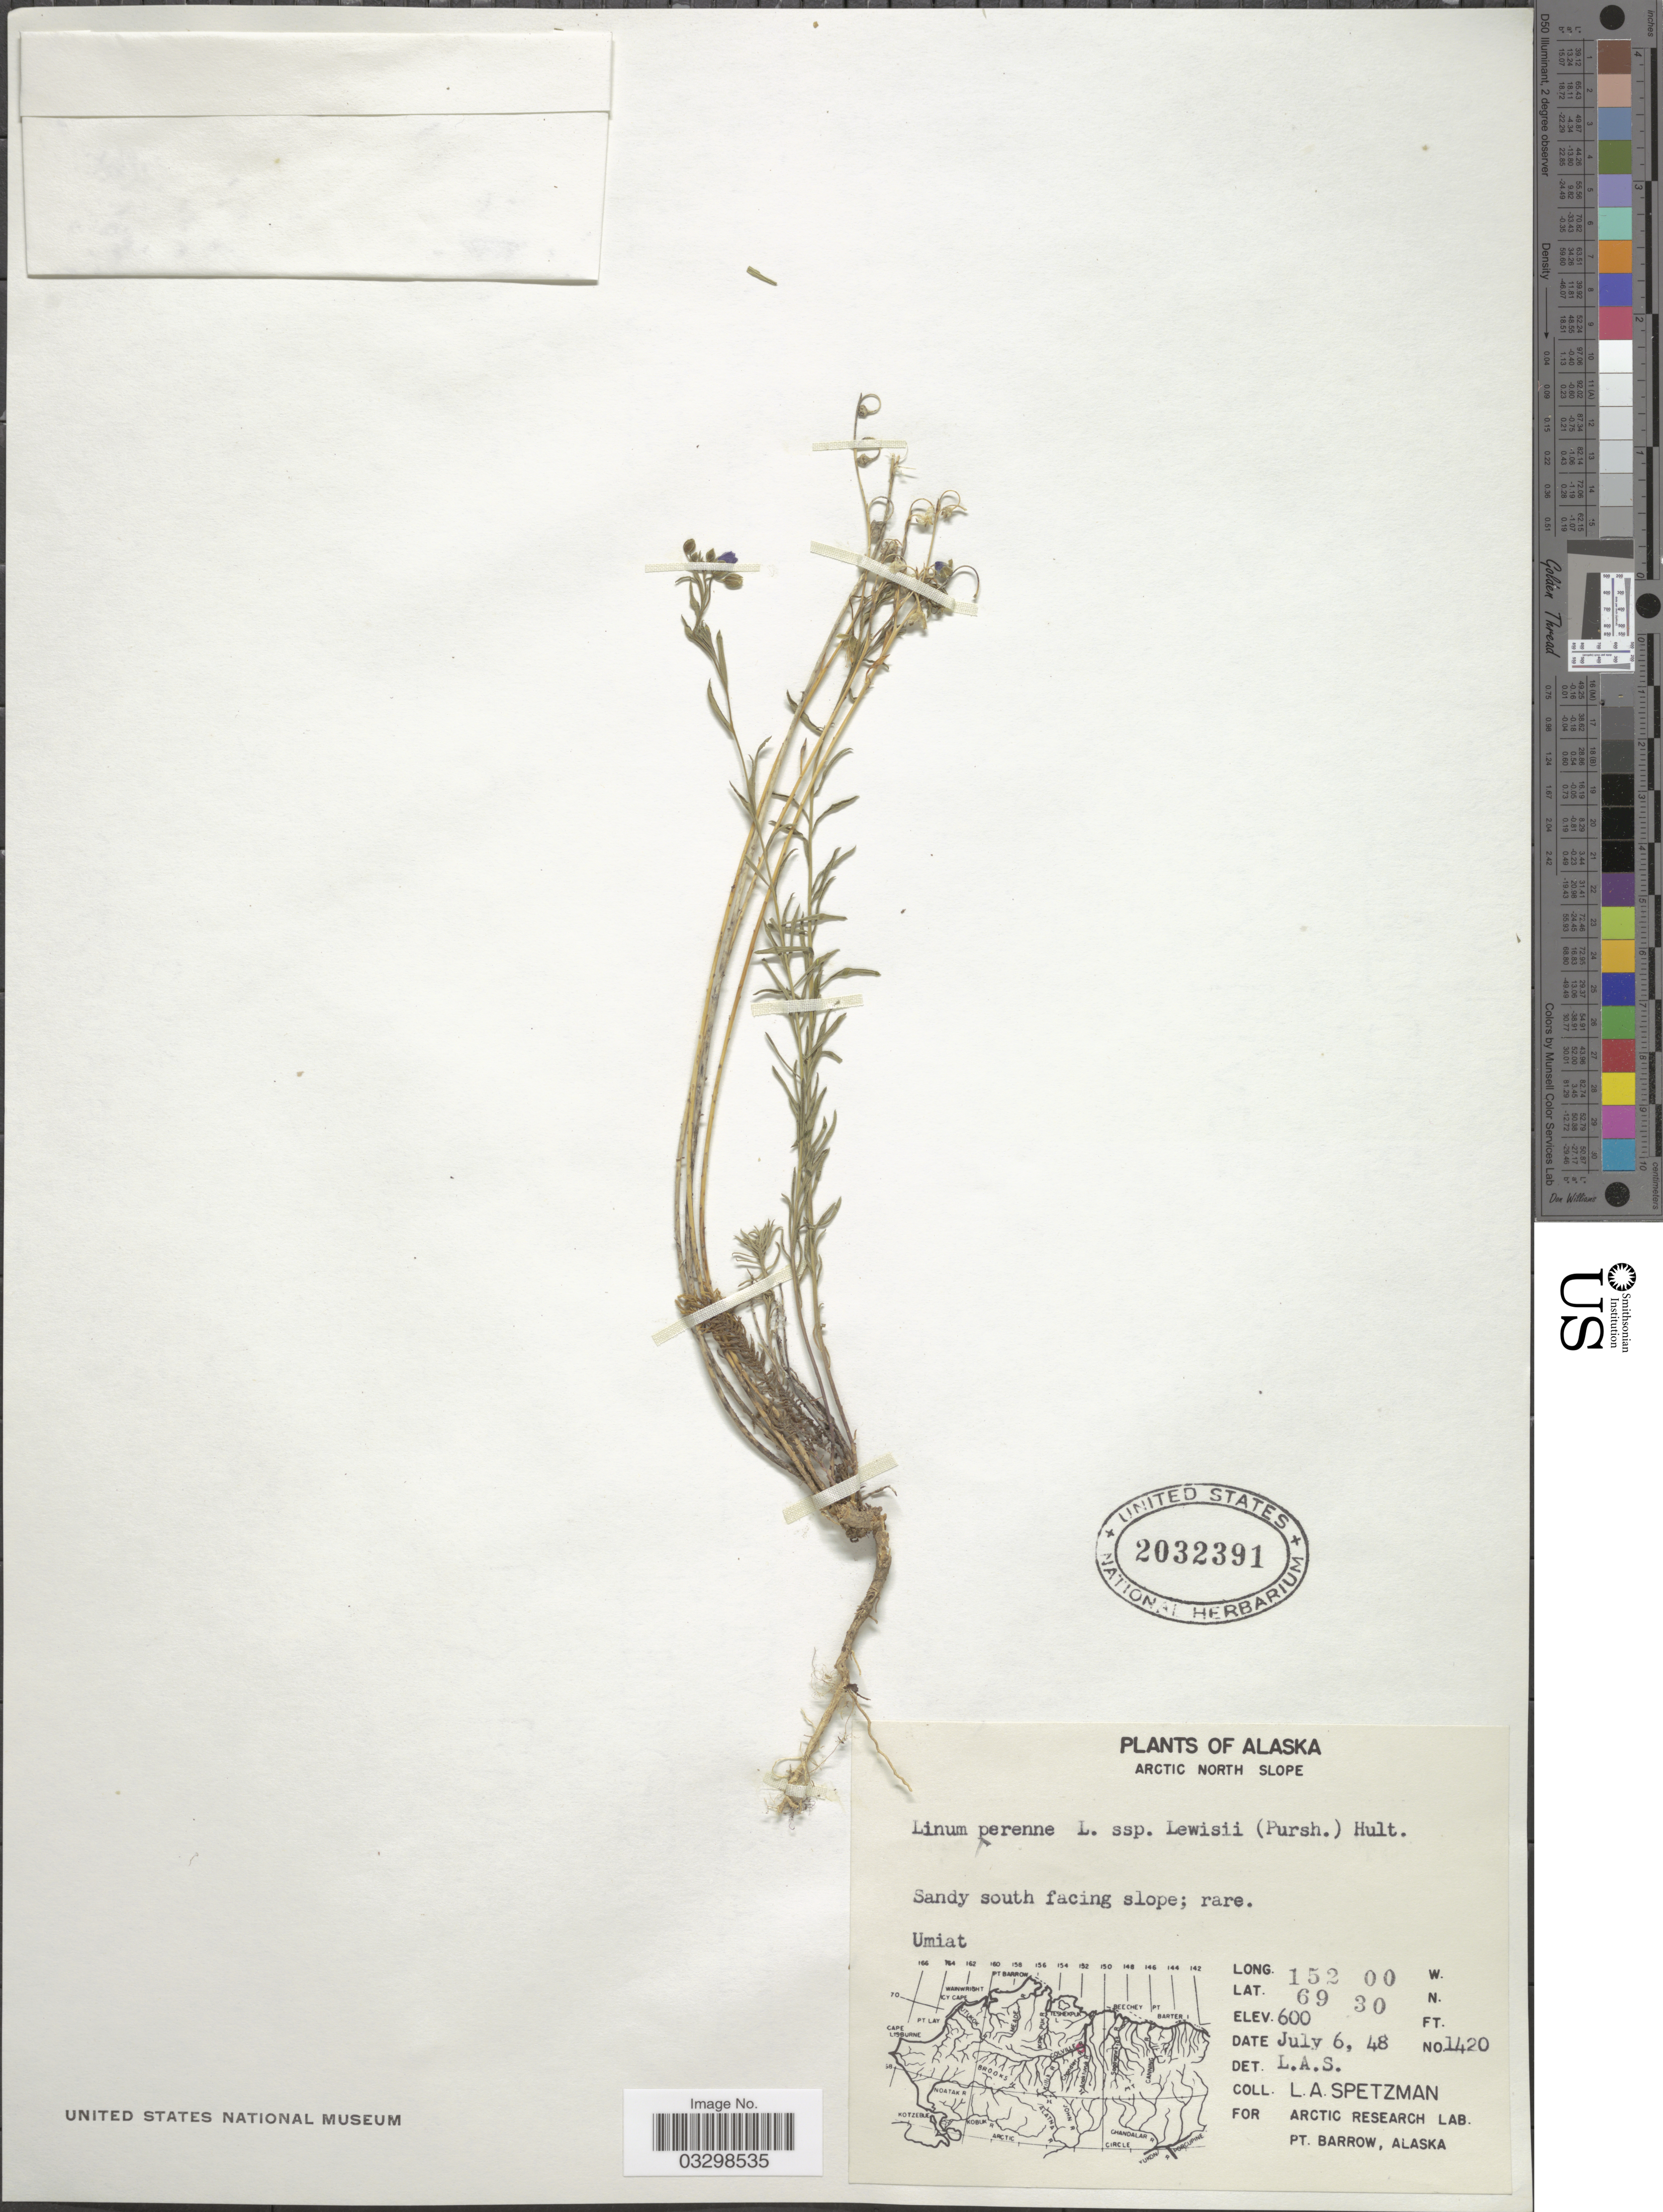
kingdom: Plantae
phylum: Tracheophyta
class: Magnoliopsida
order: Malpighiales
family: Linaceae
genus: Linum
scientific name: Linum lewisii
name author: Pursh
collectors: L. Spetzman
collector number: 1420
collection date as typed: Transcribed d/m/y: 6/7/48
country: United States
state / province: Alaska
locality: Arctic North Slope. Sandy south facing slope. Umiat.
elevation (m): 183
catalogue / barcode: US 2032391